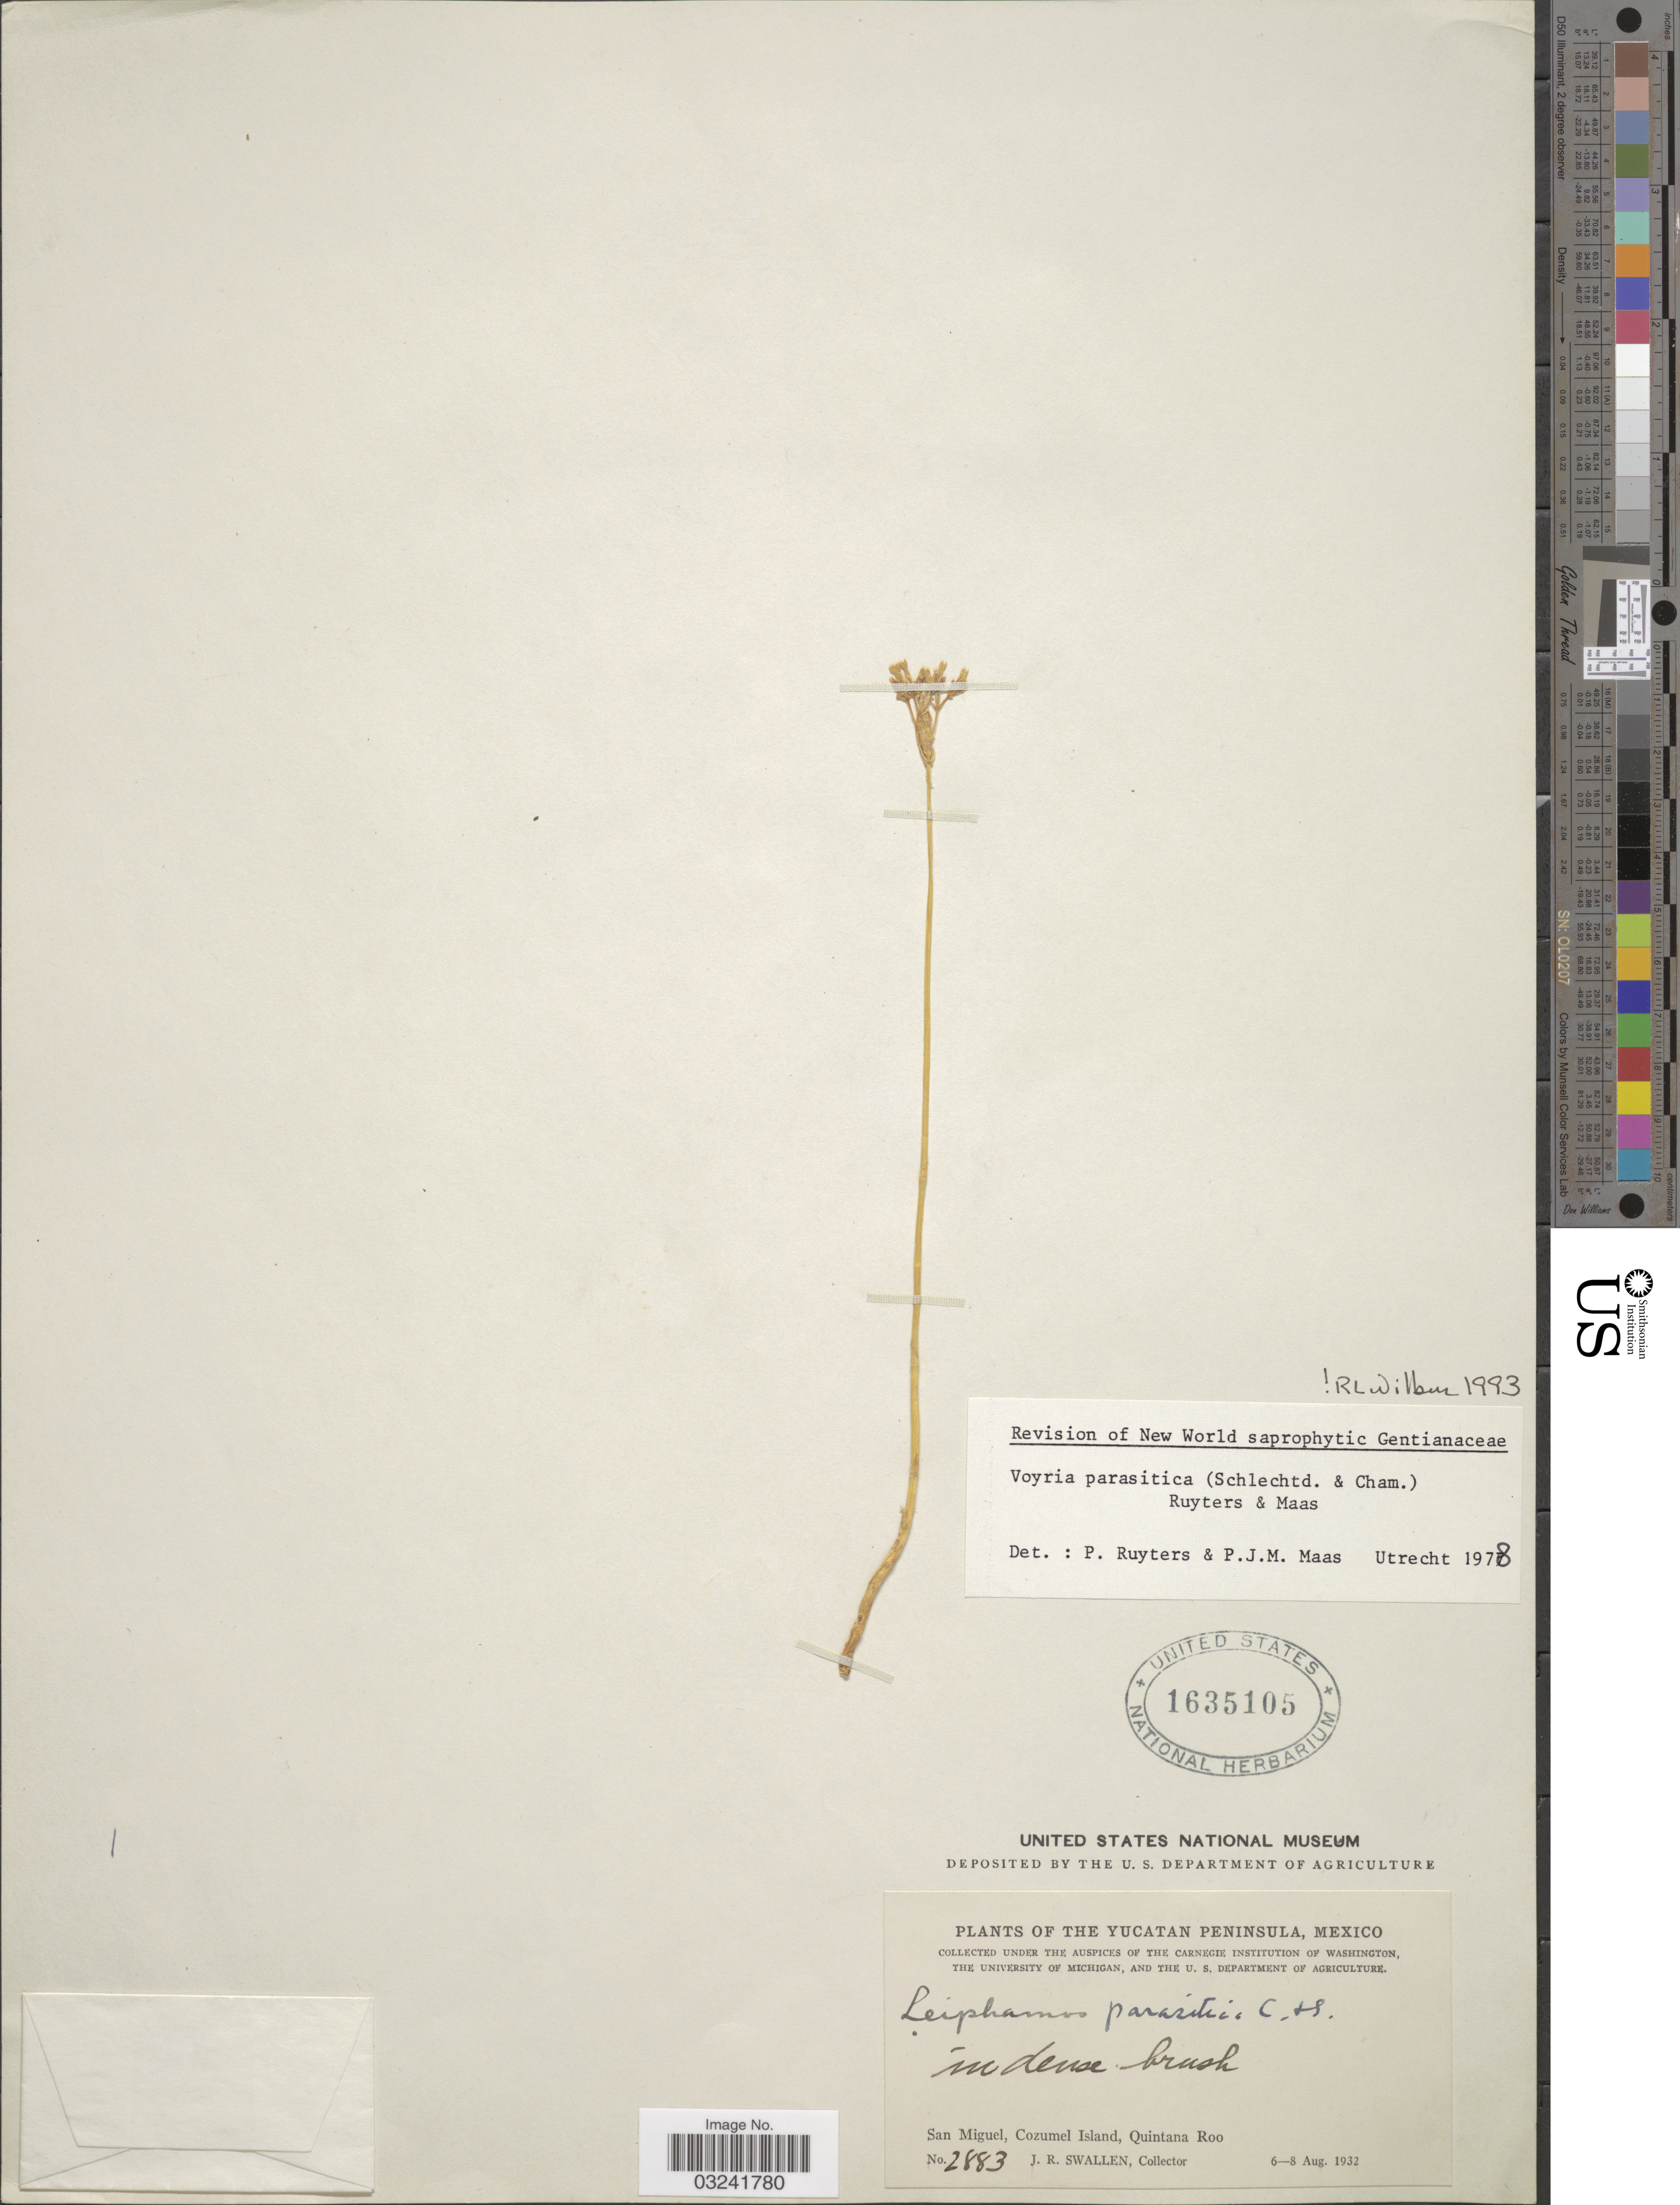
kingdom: Plantae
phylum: Tracheophyta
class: Magnoliopsida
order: Gentianales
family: Gentianaceae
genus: Voyria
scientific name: Voyria parasitica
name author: (Schltdl. & Cham.) Ruyters & Maas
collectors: J. R. Swallen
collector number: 2883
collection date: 1932-08-06/1932-08-08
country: Mexico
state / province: Yucatán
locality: The Yucatan Peninsula, San Miguel, Cozumel Island, Quintana Roo.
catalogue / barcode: US 1635105